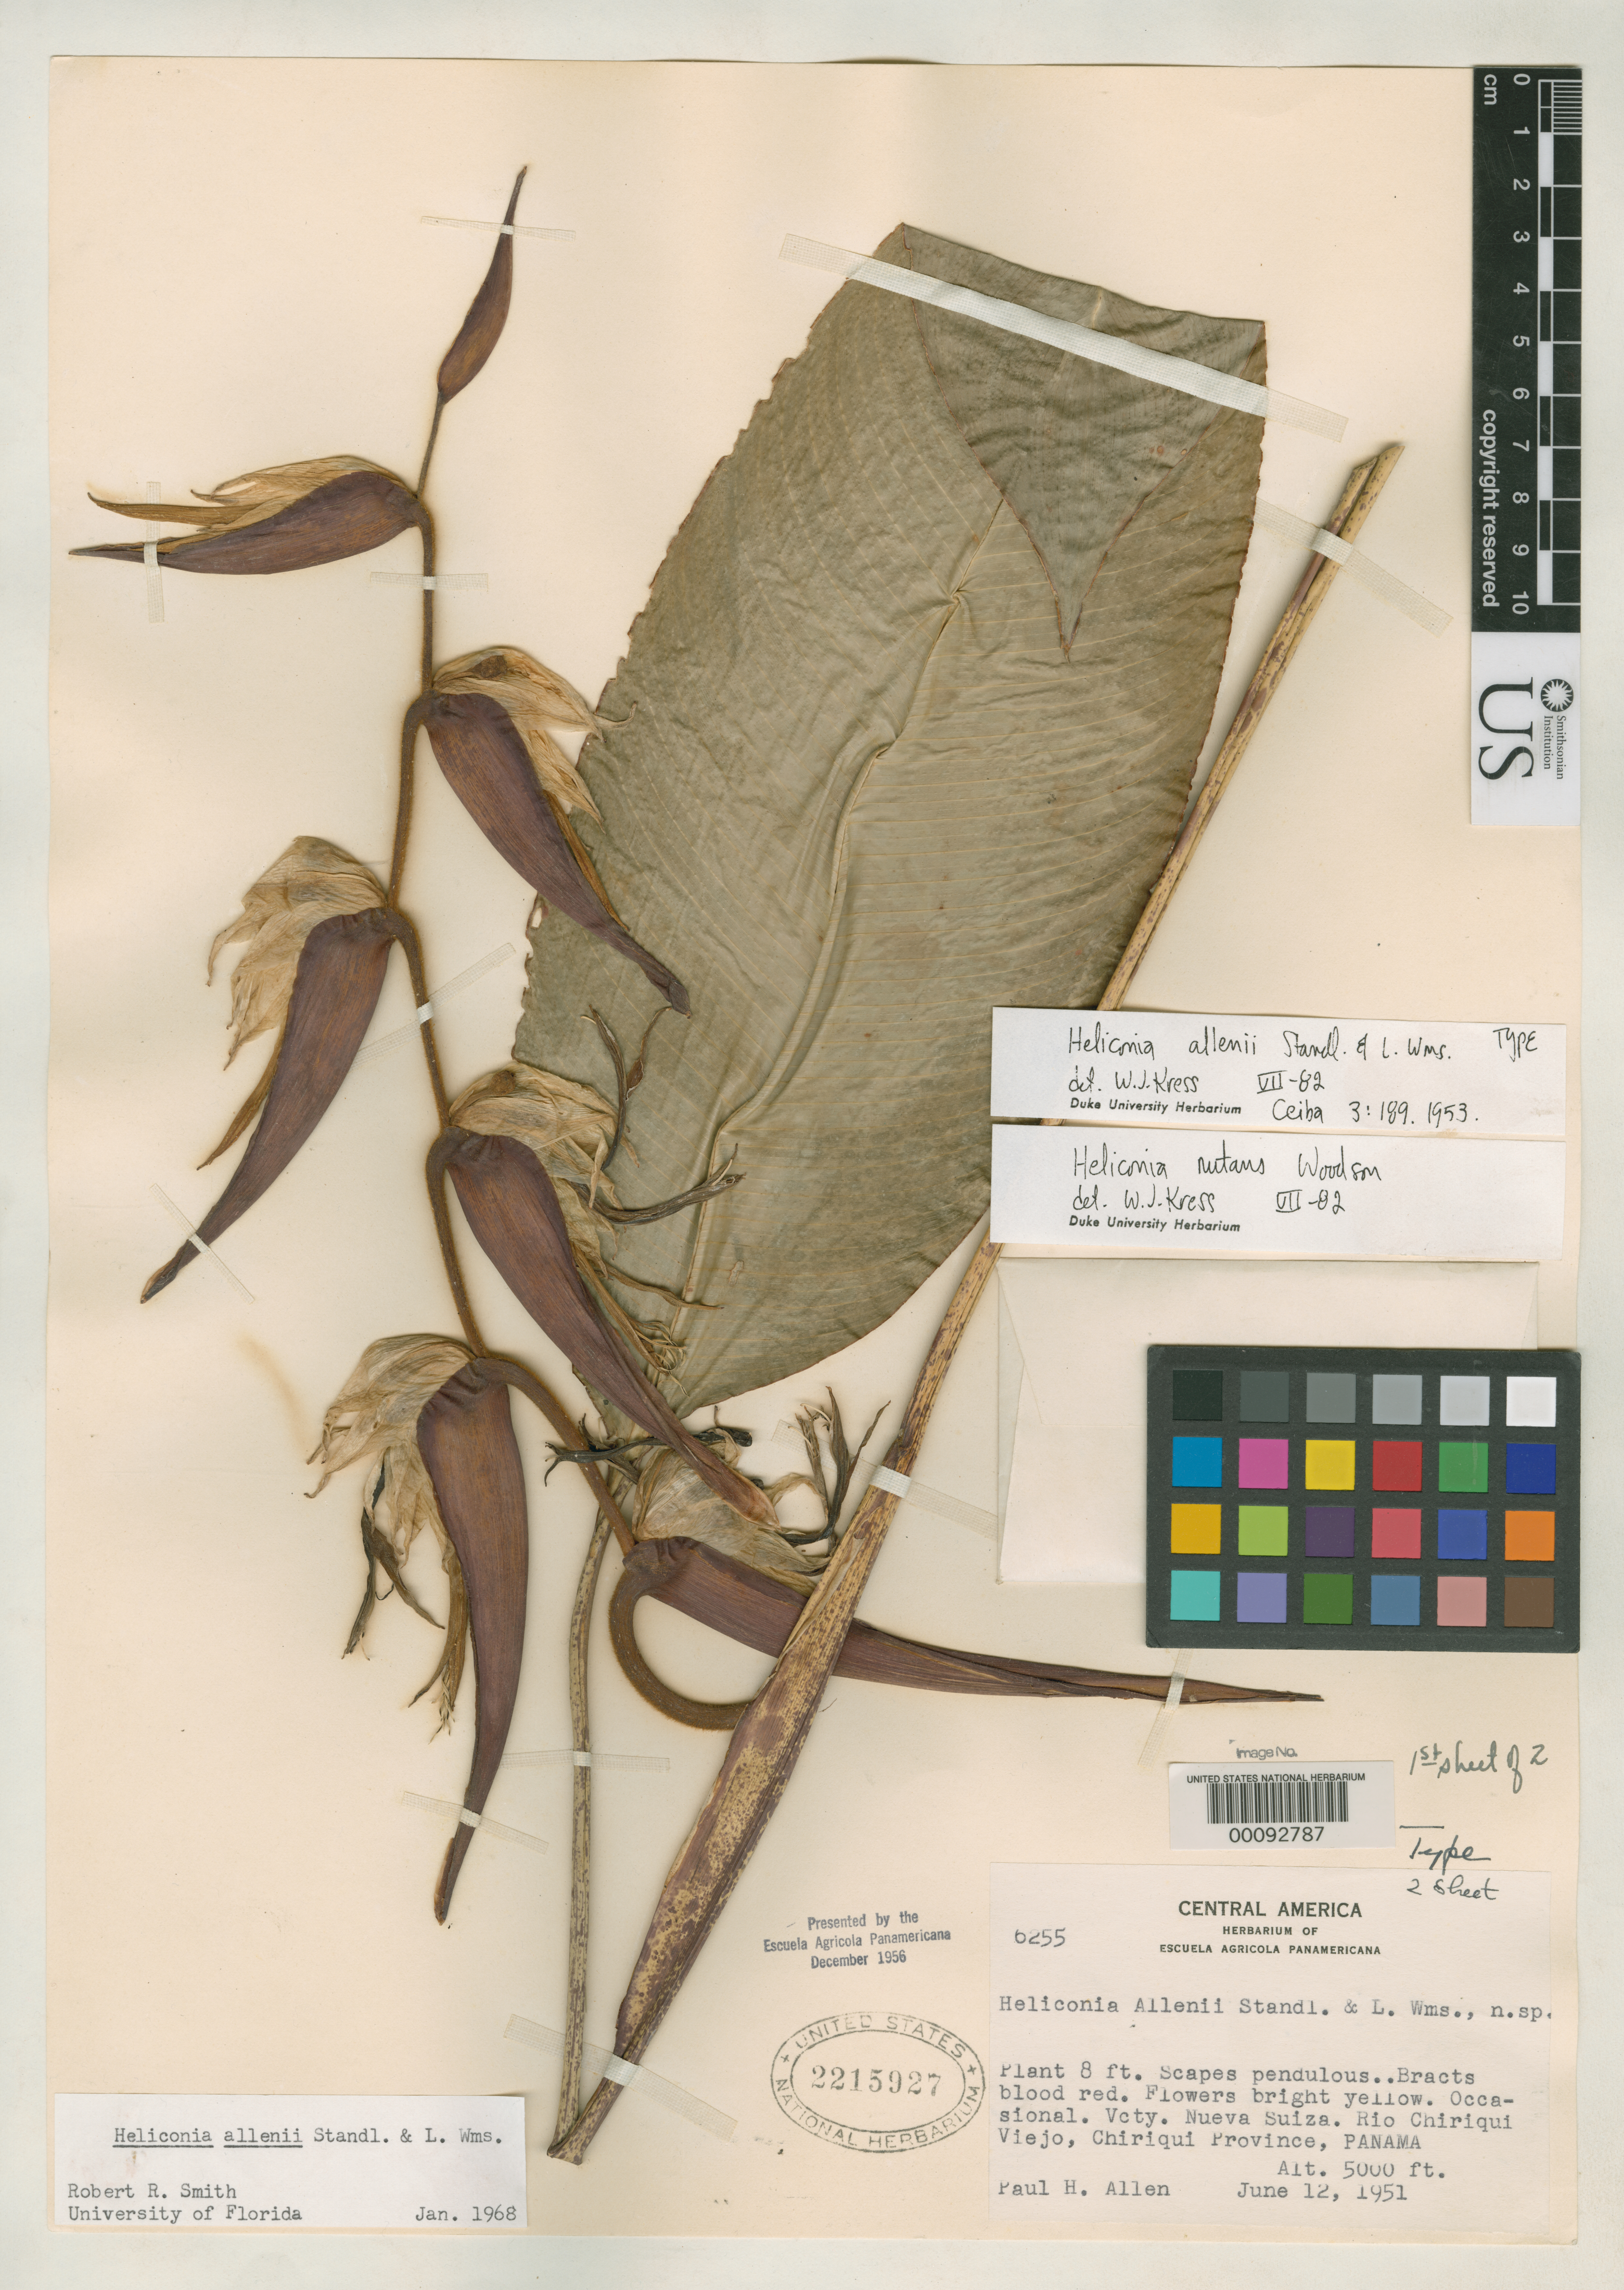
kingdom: Plantae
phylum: Tracheophyta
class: Liliopsida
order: Zingiberales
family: Heliconiaceae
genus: Heliconia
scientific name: Heliconia allenii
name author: Standl. & L.O. Williams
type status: Holotype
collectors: P. H. Allen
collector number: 6255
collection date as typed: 12 Jun 1951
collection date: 1951-06-12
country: Panama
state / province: Chiriquí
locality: Vicinity of Nueva Suiza, Rio Chiriqui Viejo.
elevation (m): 1524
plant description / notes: "Presented by the Escuela Agricola Panamericana December 1956." Holotype [on 2 sheets], transferred from EAP to US (see Dorr et al. 2009, Taxon 58: 993-1001).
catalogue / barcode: US 2215927